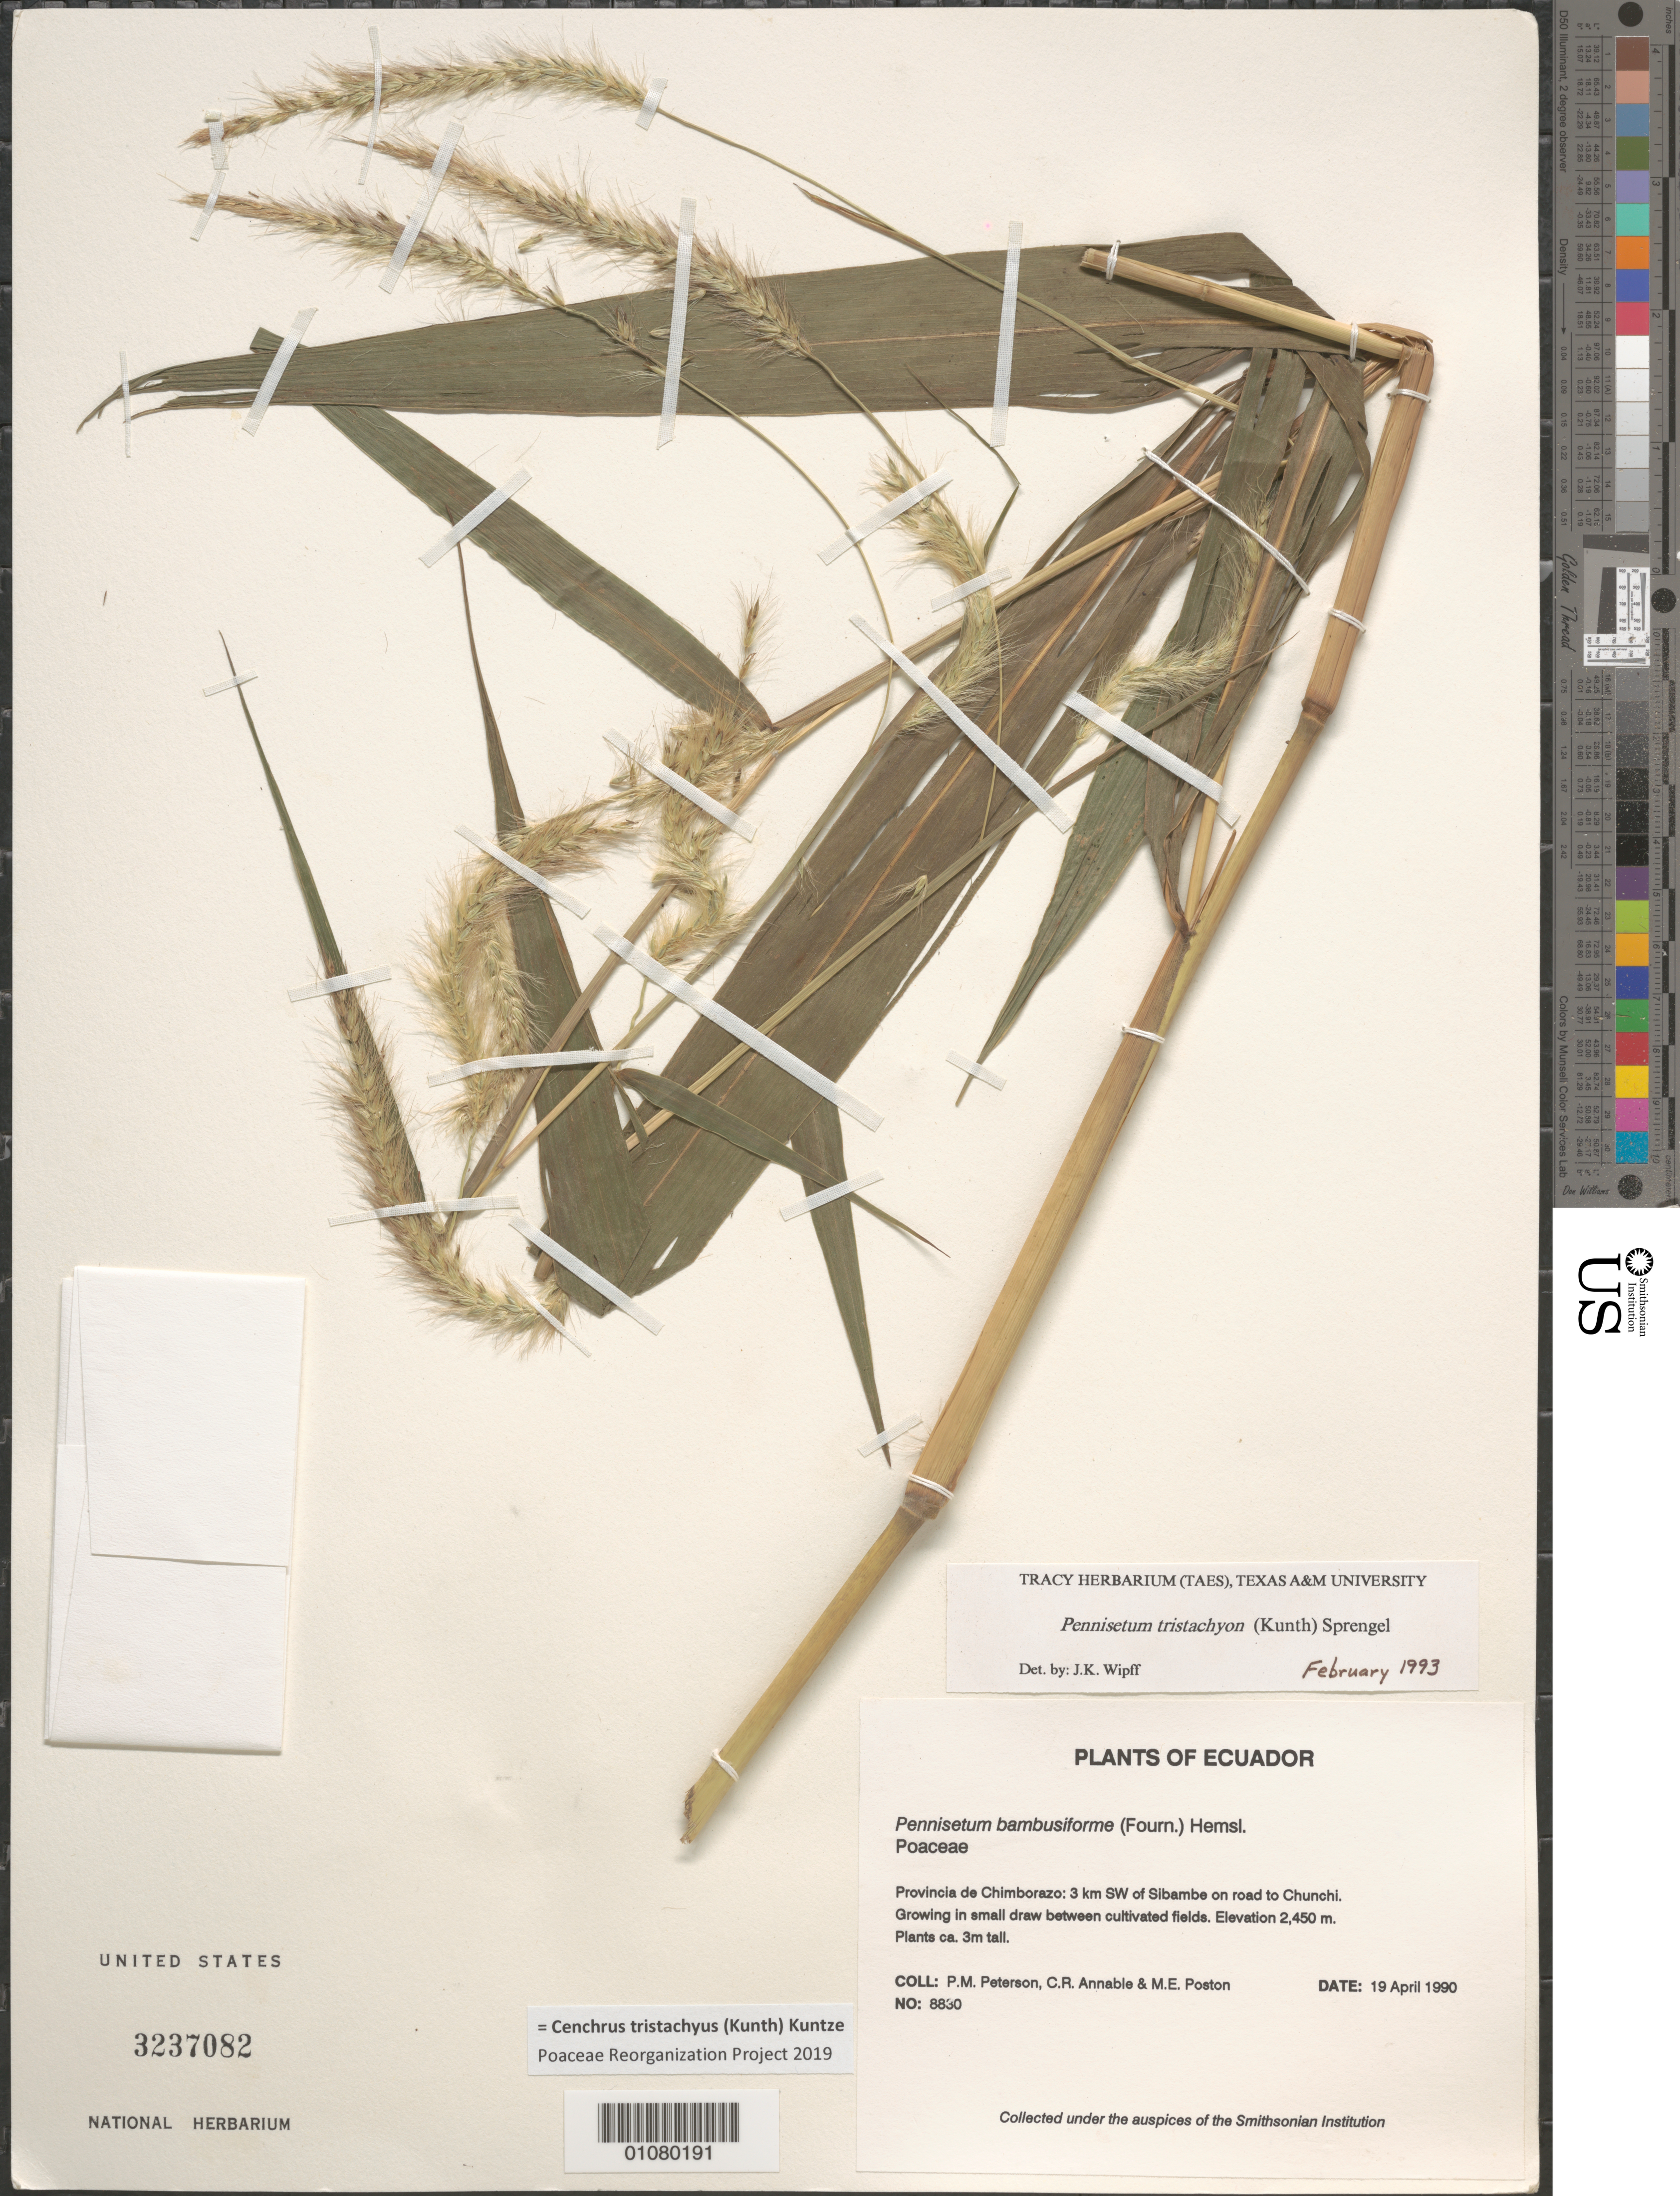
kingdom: Plantae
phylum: Tracheophyta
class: Liliopsida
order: Poales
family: Poaceae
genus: Cenchrus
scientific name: Cenchrus tristachyus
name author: (Kunth) Kuntze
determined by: Poaceae Reorganization Project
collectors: P. M. Peterson, C. R. Annable & M. Poston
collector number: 08830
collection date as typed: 19 Apr 1990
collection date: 1990-04-19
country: Ecuador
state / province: Chimborazo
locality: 3 km SW of Sibambe on road to Chunchi.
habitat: Growing in small draw between cultivated fields.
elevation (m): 2450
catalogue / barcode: US 3237082